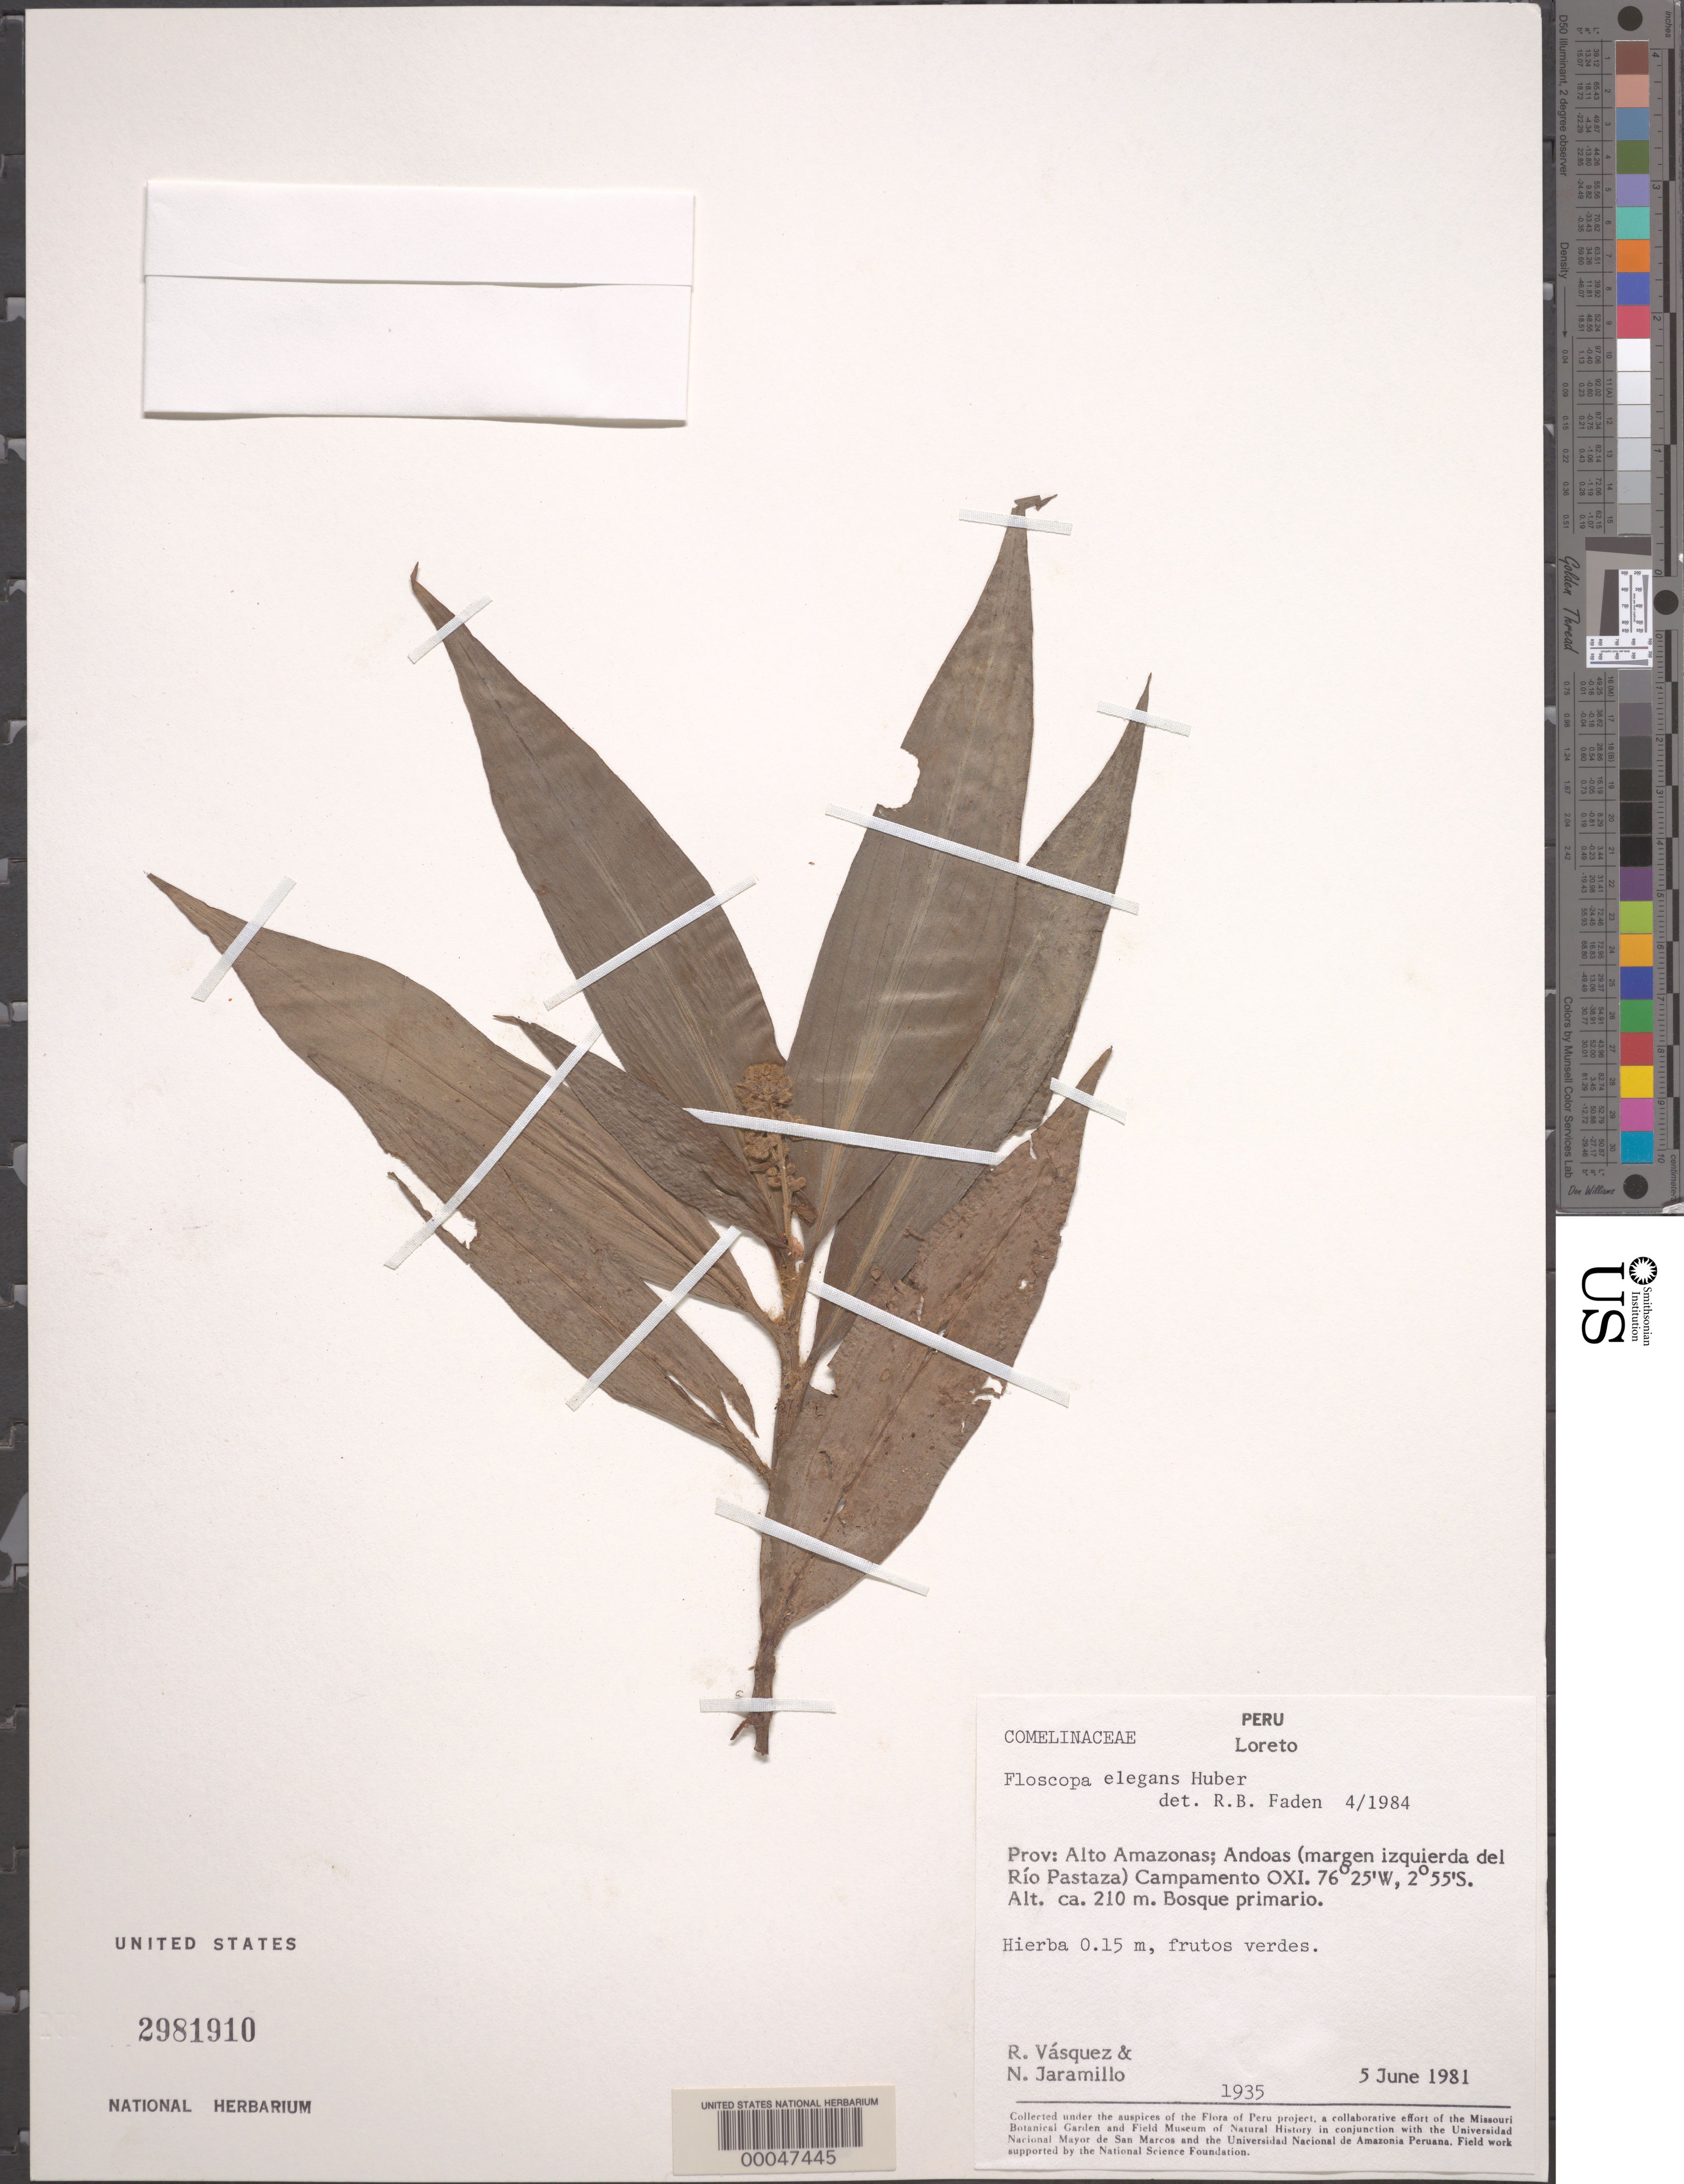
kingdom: Plantae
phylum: Tracheophyta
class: Liliopsida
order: Commelinales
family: Commelinaceae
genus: Floscopa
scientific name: Floscopa elegans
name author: Huber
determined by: Faden, Robert B., (US), Smithsonian Institution - National Museum of Natural History (UNITED STATES)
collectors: R. Vasquez & N. Jaramillo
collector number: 1935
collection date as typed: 05 Jun 1981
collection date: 1981-06-05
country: Peru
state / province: Loreto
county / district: Alto Amazonas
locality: Andoas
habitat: Primary forest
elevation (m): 210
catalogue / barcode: US 2981910